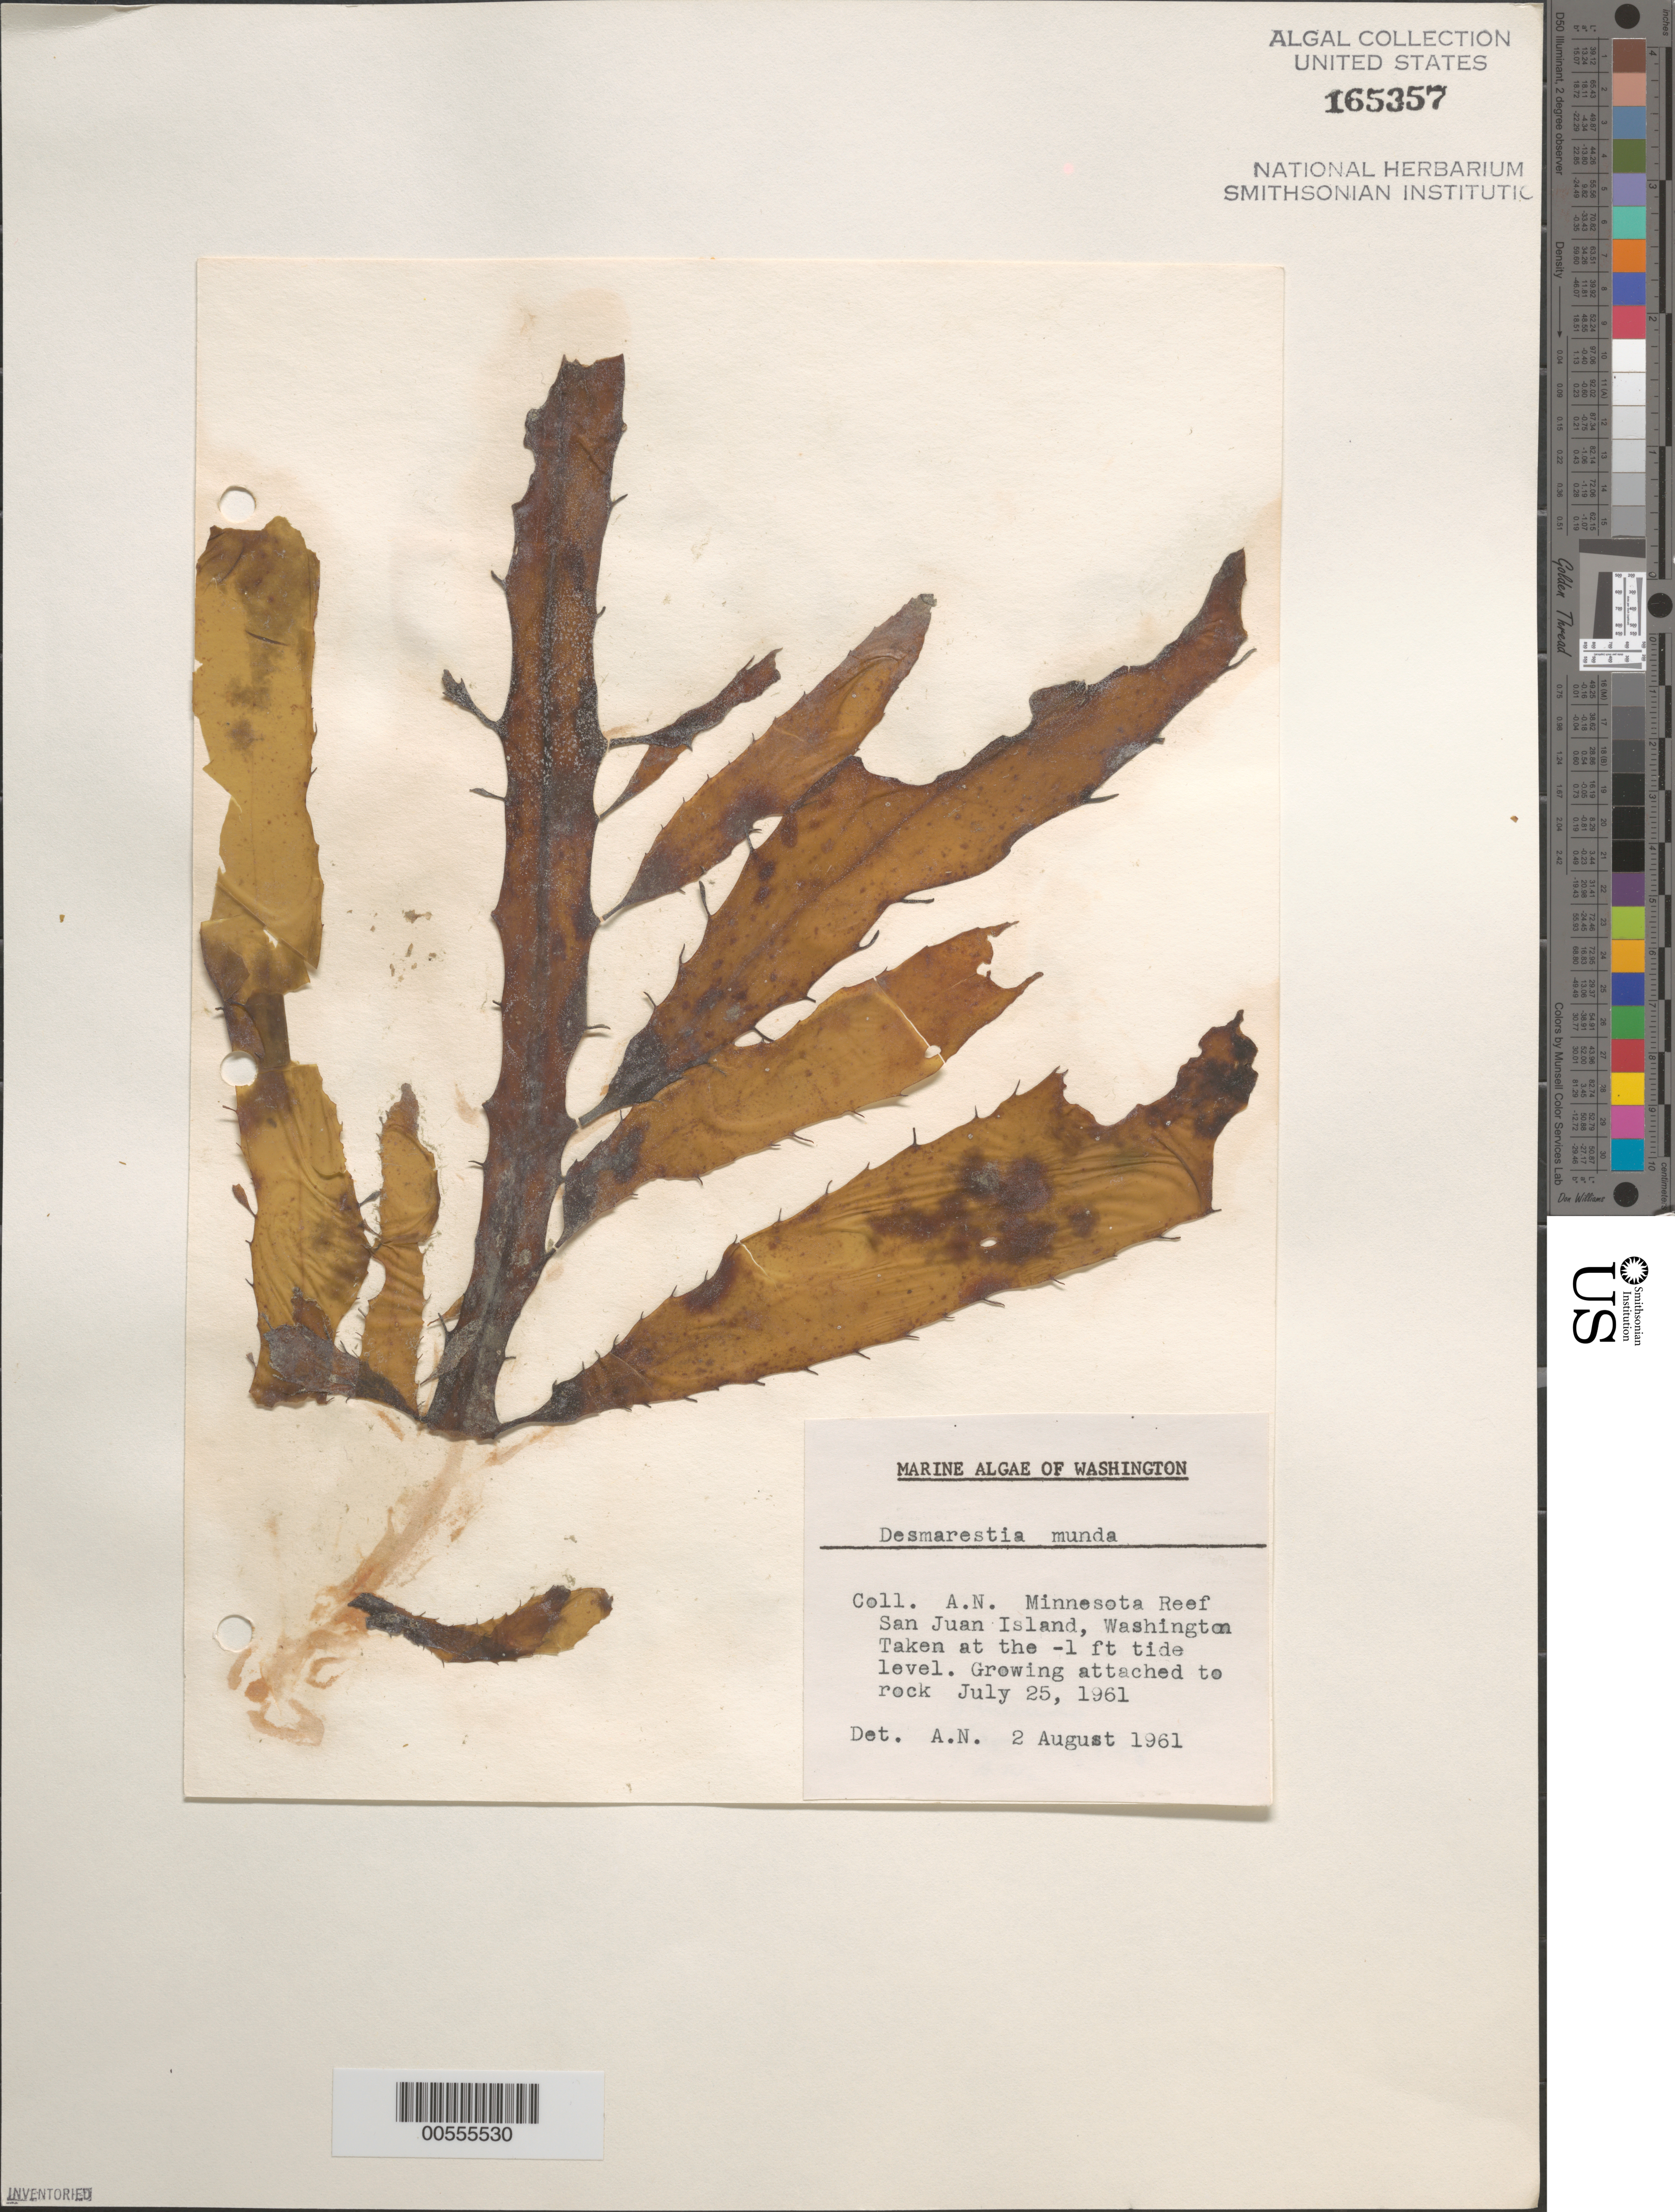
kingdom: Chromista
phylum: Ochrophyta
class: Phaeophyceae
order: Desmarestiales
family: Desmarestiaceae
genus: Desmarestia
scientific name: Desmarestia munda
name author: Setch. & N.L. Gardner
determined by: N., A.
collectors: A. N.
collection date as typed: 25 Jul 1961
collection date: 1961-07-25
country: United States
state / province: Washington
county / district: San Juan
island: San Juan Island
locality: Minnesota Reef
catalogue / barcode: US 165357